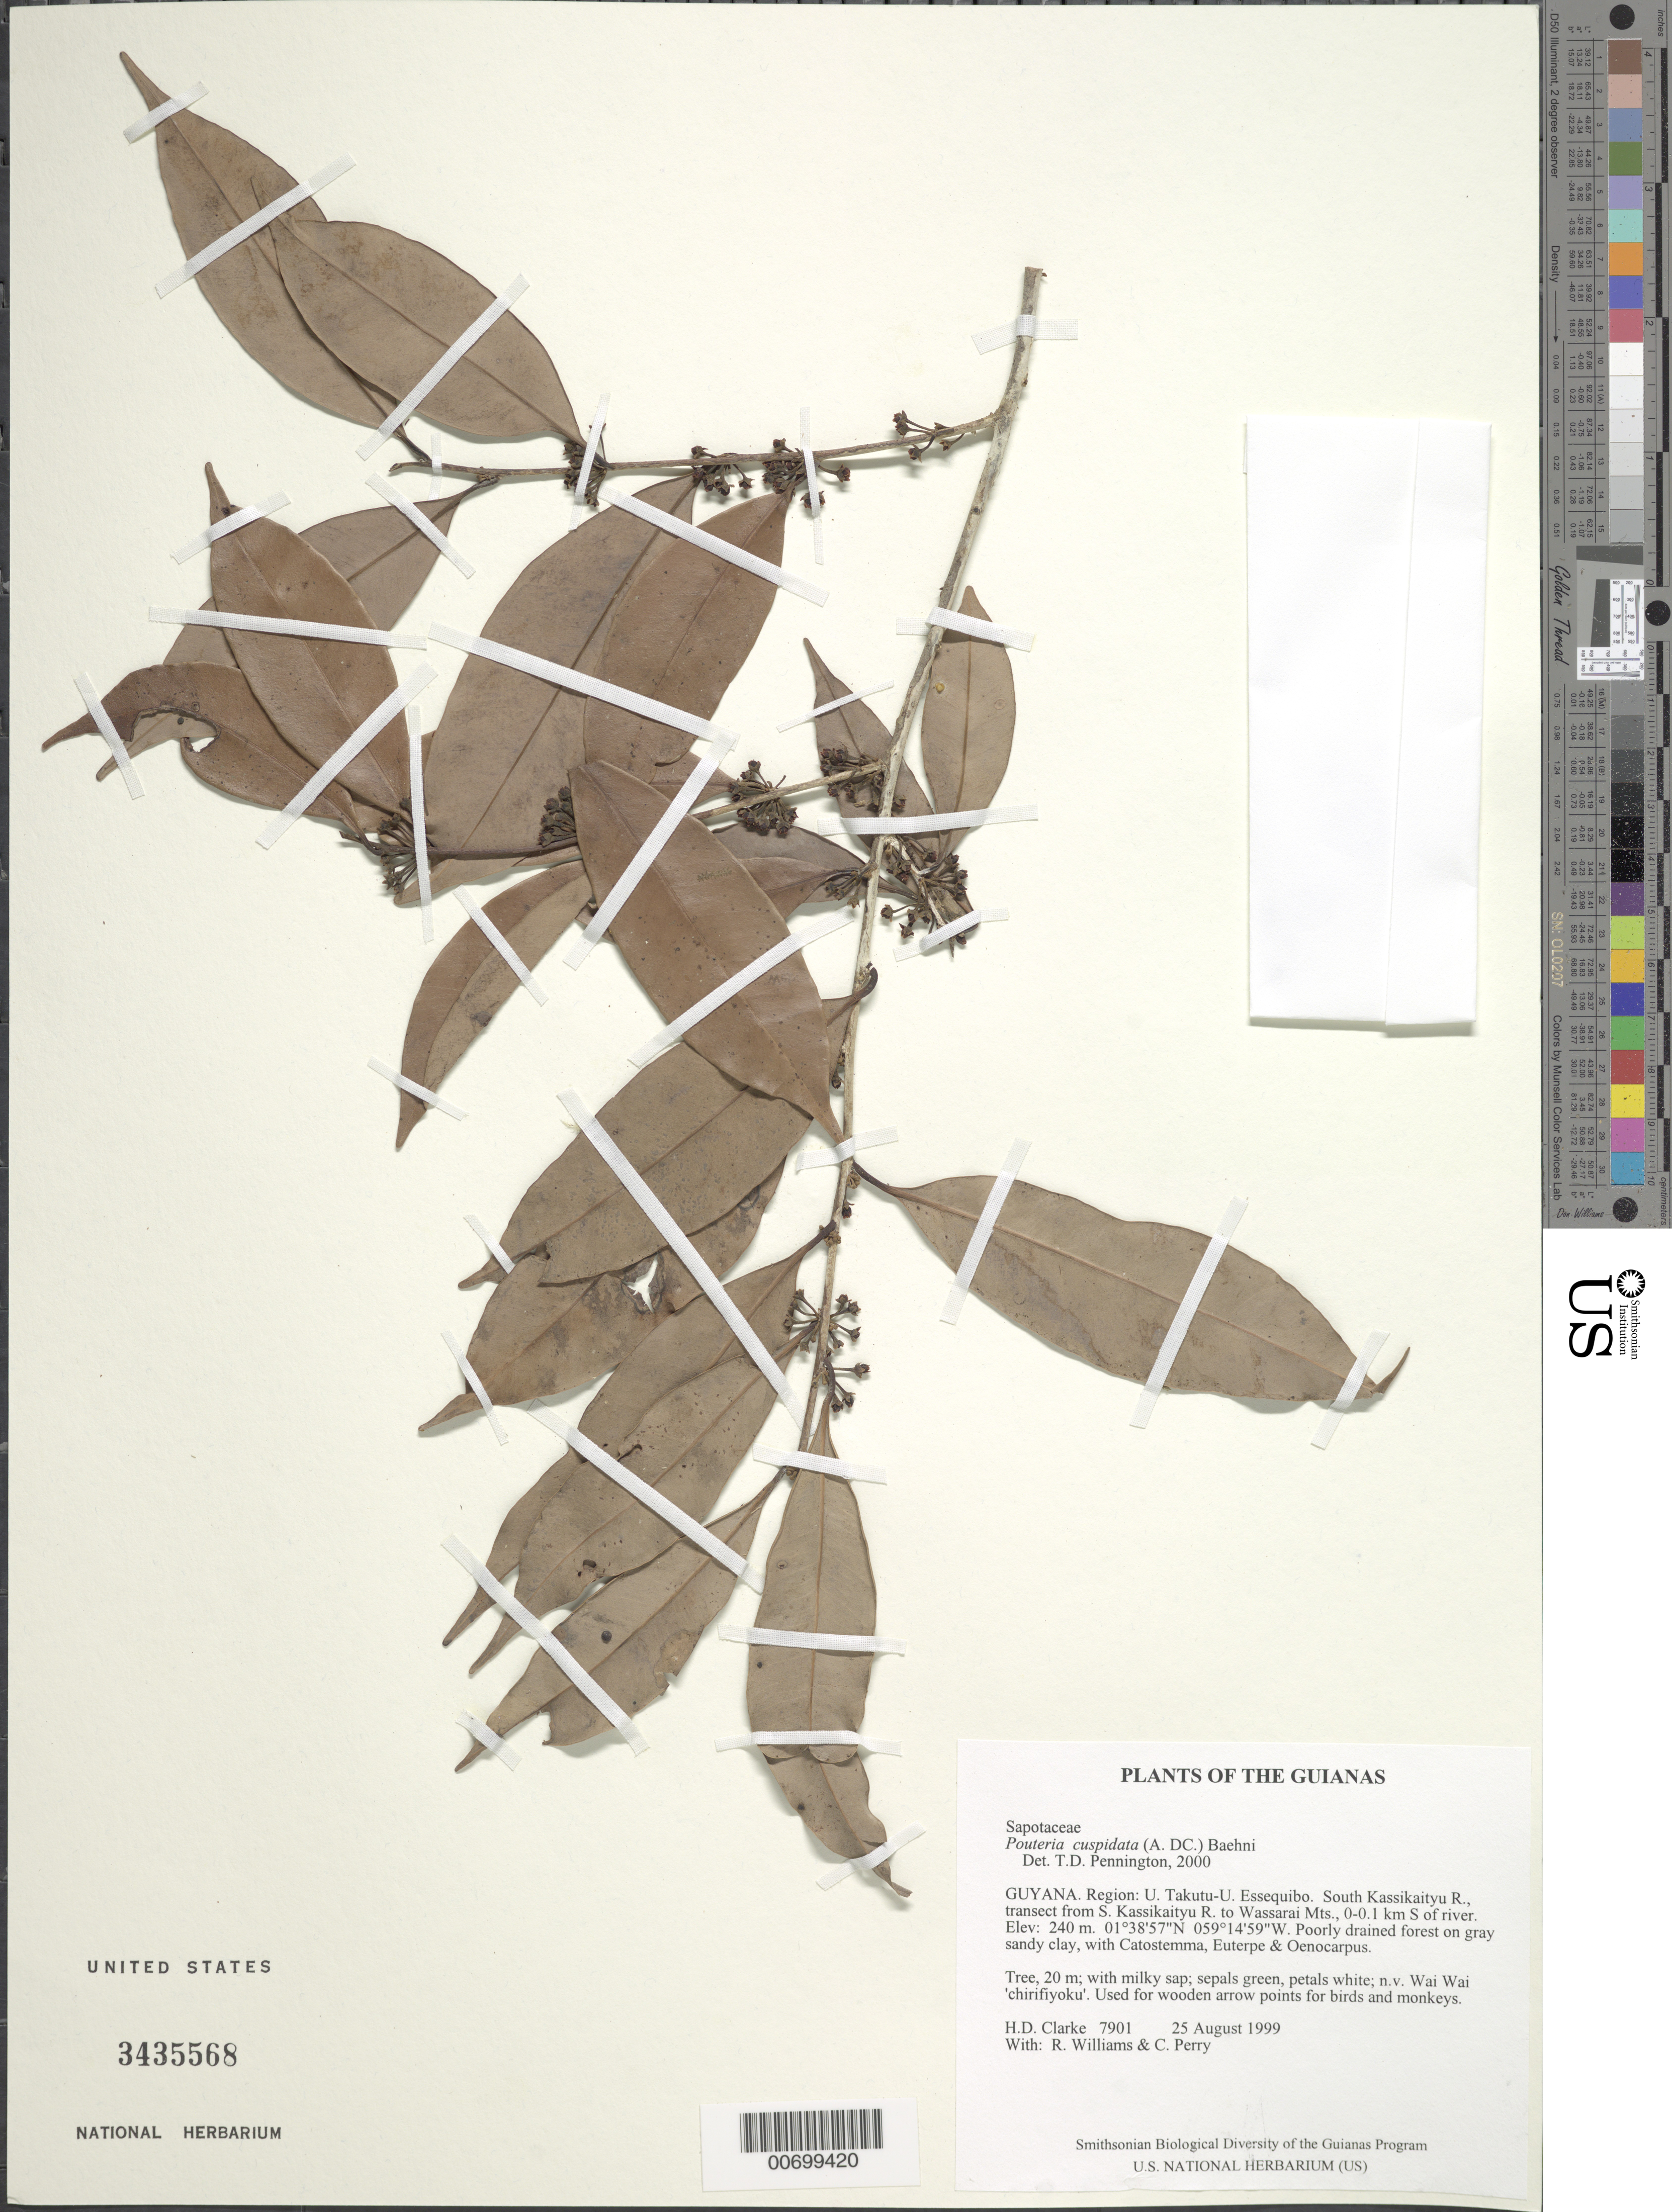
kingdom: Plantae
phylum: Tracheophyta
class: Magnoliopsida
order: Ericales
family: Sapotaceae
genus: Pouteria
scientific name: Pouteria cuspidata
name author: (A. DC.) Baehni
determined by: Pennington, T. D., (K)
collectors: H. D. Clarke, R. Williams & C. Perry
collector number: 7901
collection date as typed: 25 August 1999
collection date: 1999-08-25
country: Guyana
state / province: U. Takutu-U. Essequibo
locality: South Kassikaityu R., transect from S. Kassikaityu R. to Wassarai Mts., 0-0.1 km S of river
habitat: Poorly drained forest on gray sandy clay, with Catostemma, Euterpe & Oenocarpus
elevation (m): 240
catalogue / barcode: US 3435568